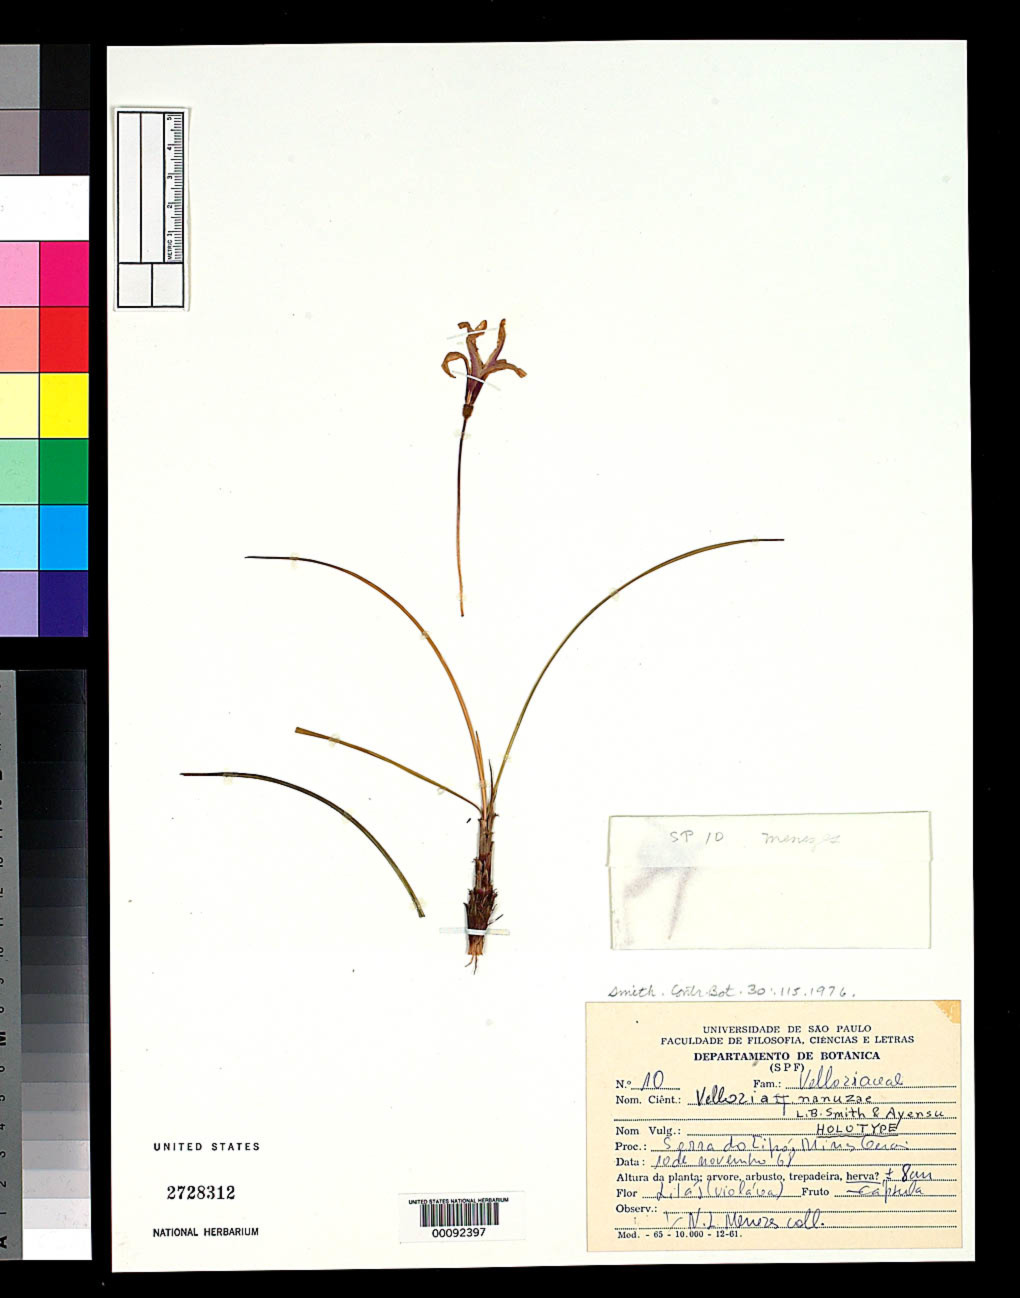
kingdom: Plantae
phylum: Tracheophyta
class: Liliopsida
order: Pandanales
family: Velloziaceae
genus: Vellozia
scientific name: Vellozia nanuzae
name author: L.B. Sm. & Ayensu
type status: Holotype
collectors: N. L. Menezes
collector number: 10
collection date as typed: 10 Nov 1968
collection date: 1968-11-10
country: Brazil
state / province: Minas Gerais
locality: Serra do Cipo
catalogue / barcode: US 2728312